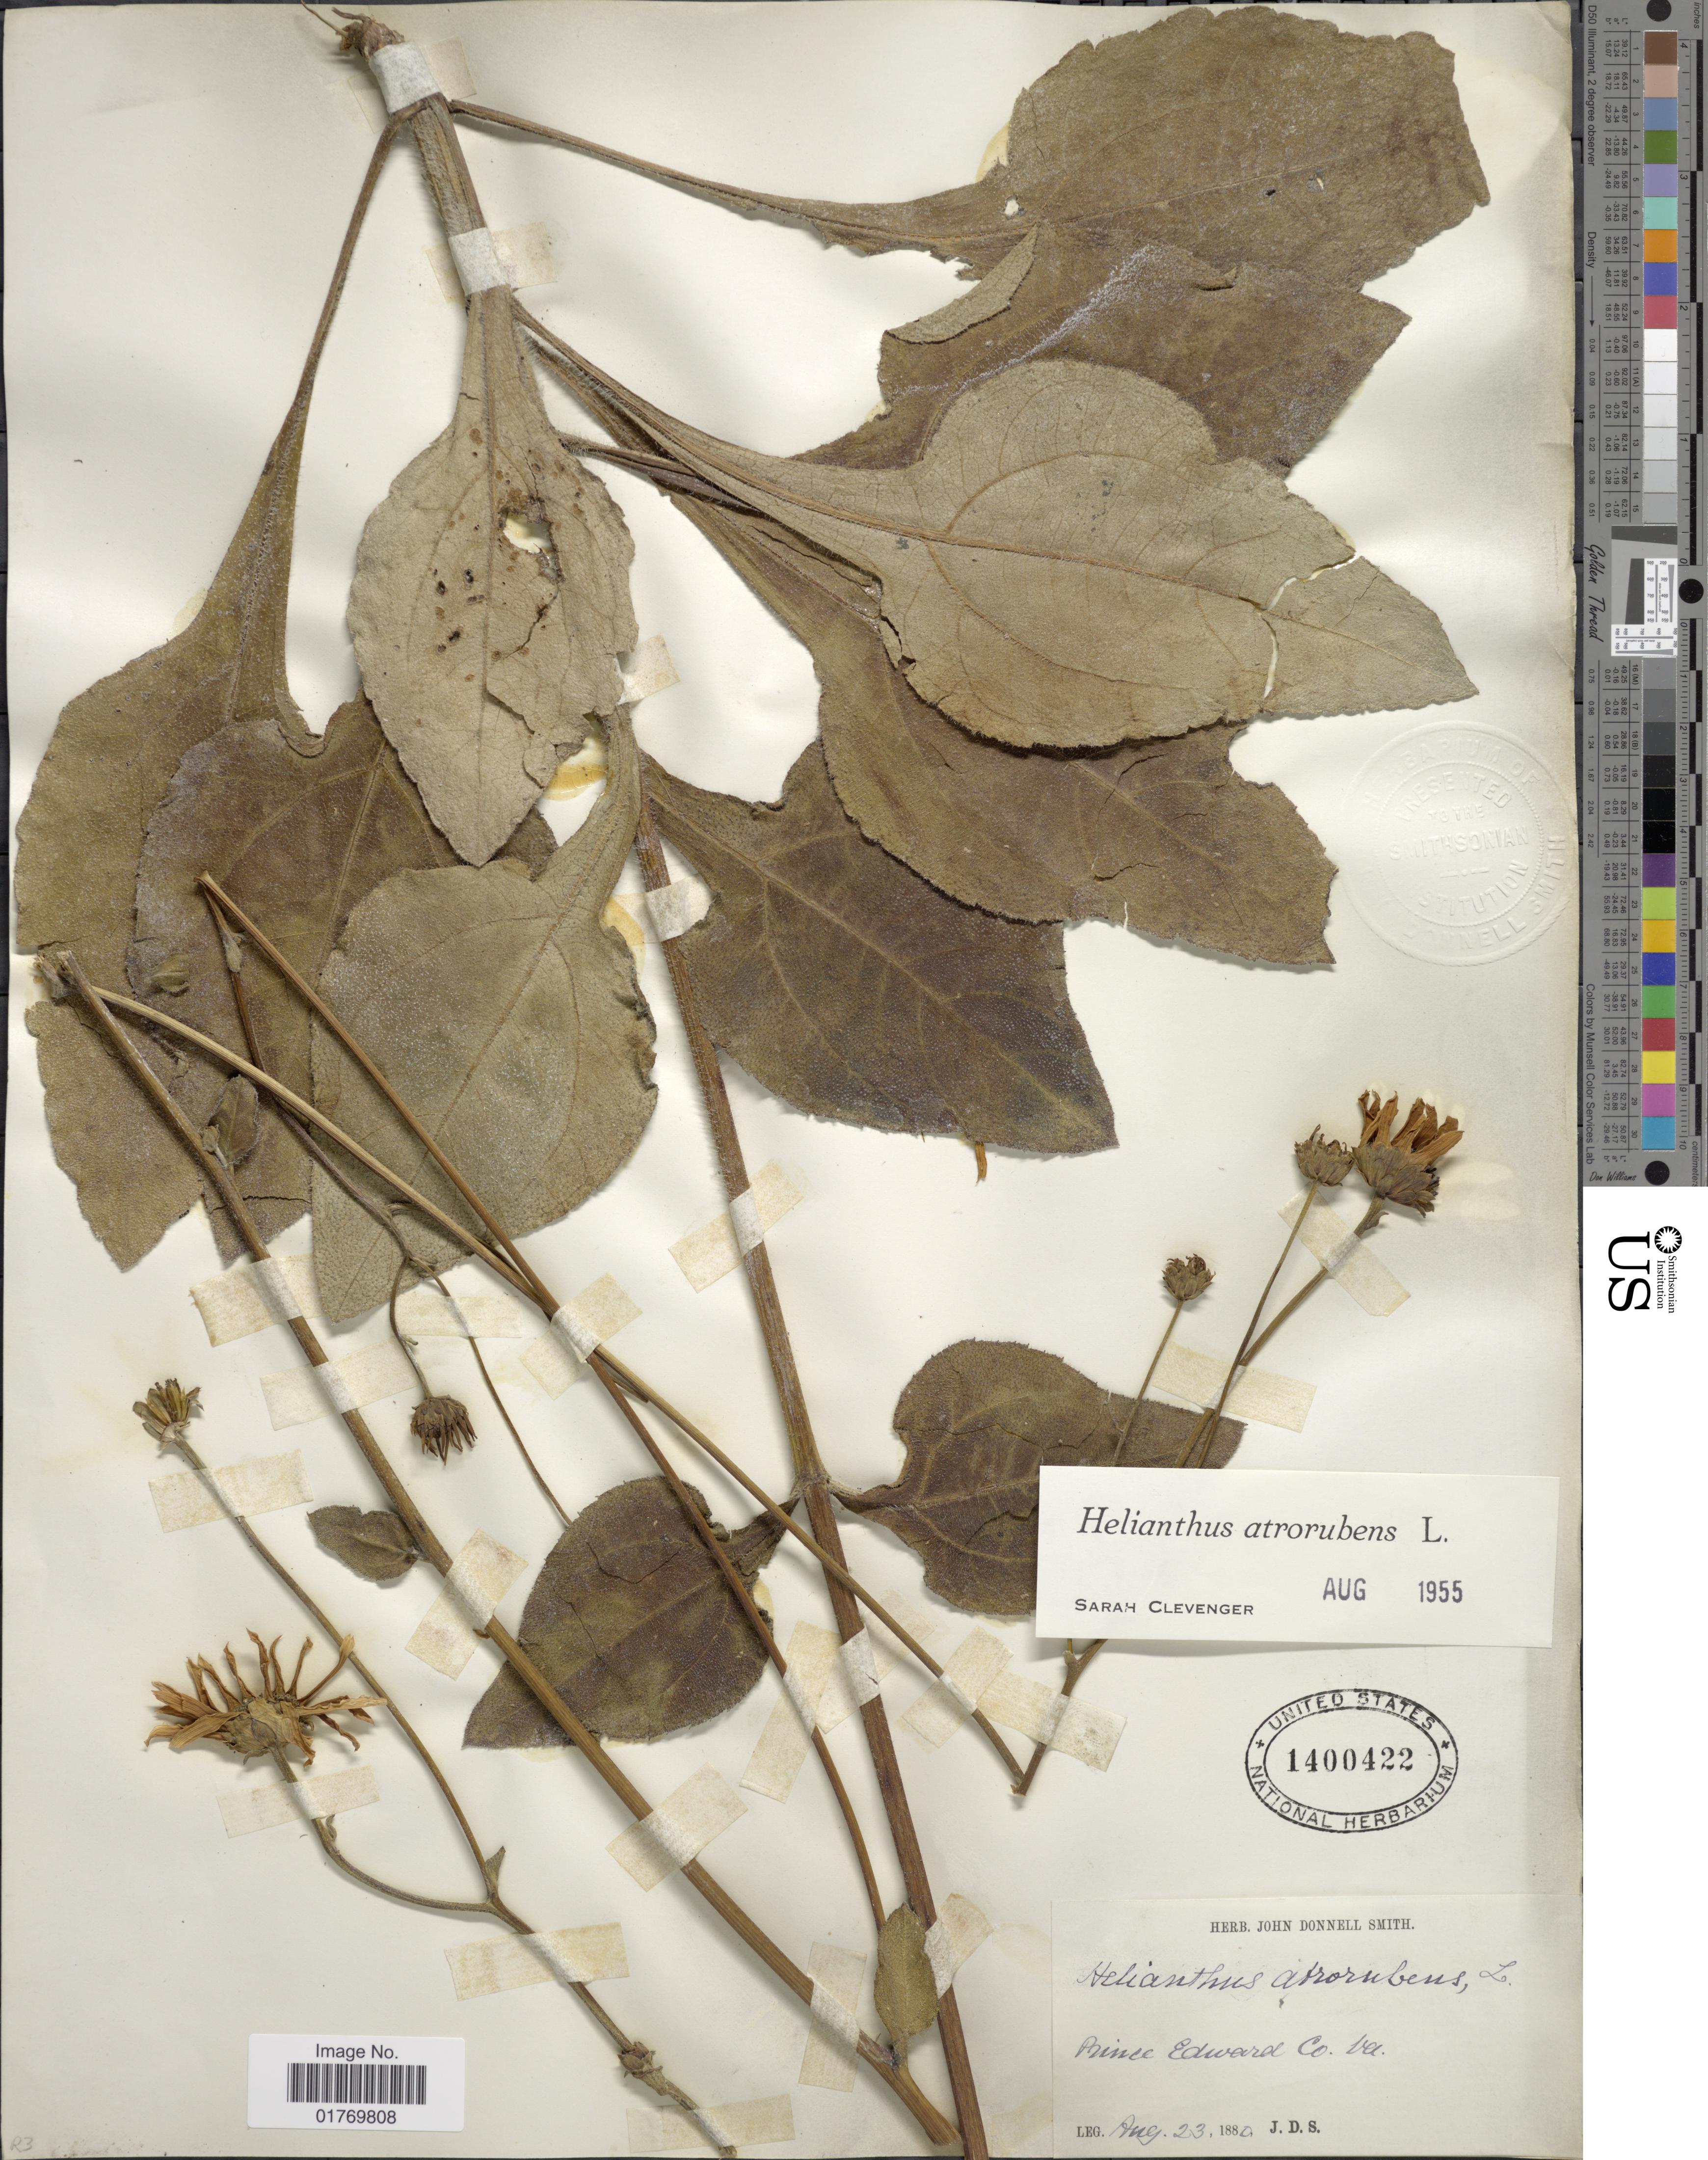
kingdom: Plantae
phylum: Tracheophyta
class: Magnoliopsida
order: Asterales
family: Asteraceae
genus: Helianthus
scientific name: Helianthus atrorubens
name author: L.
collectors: J. Donnell Smith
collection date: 1880-08-23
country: United States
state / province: Virginia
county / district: Prince Edward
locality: Prince Edward Co.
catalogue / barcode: US 1400422